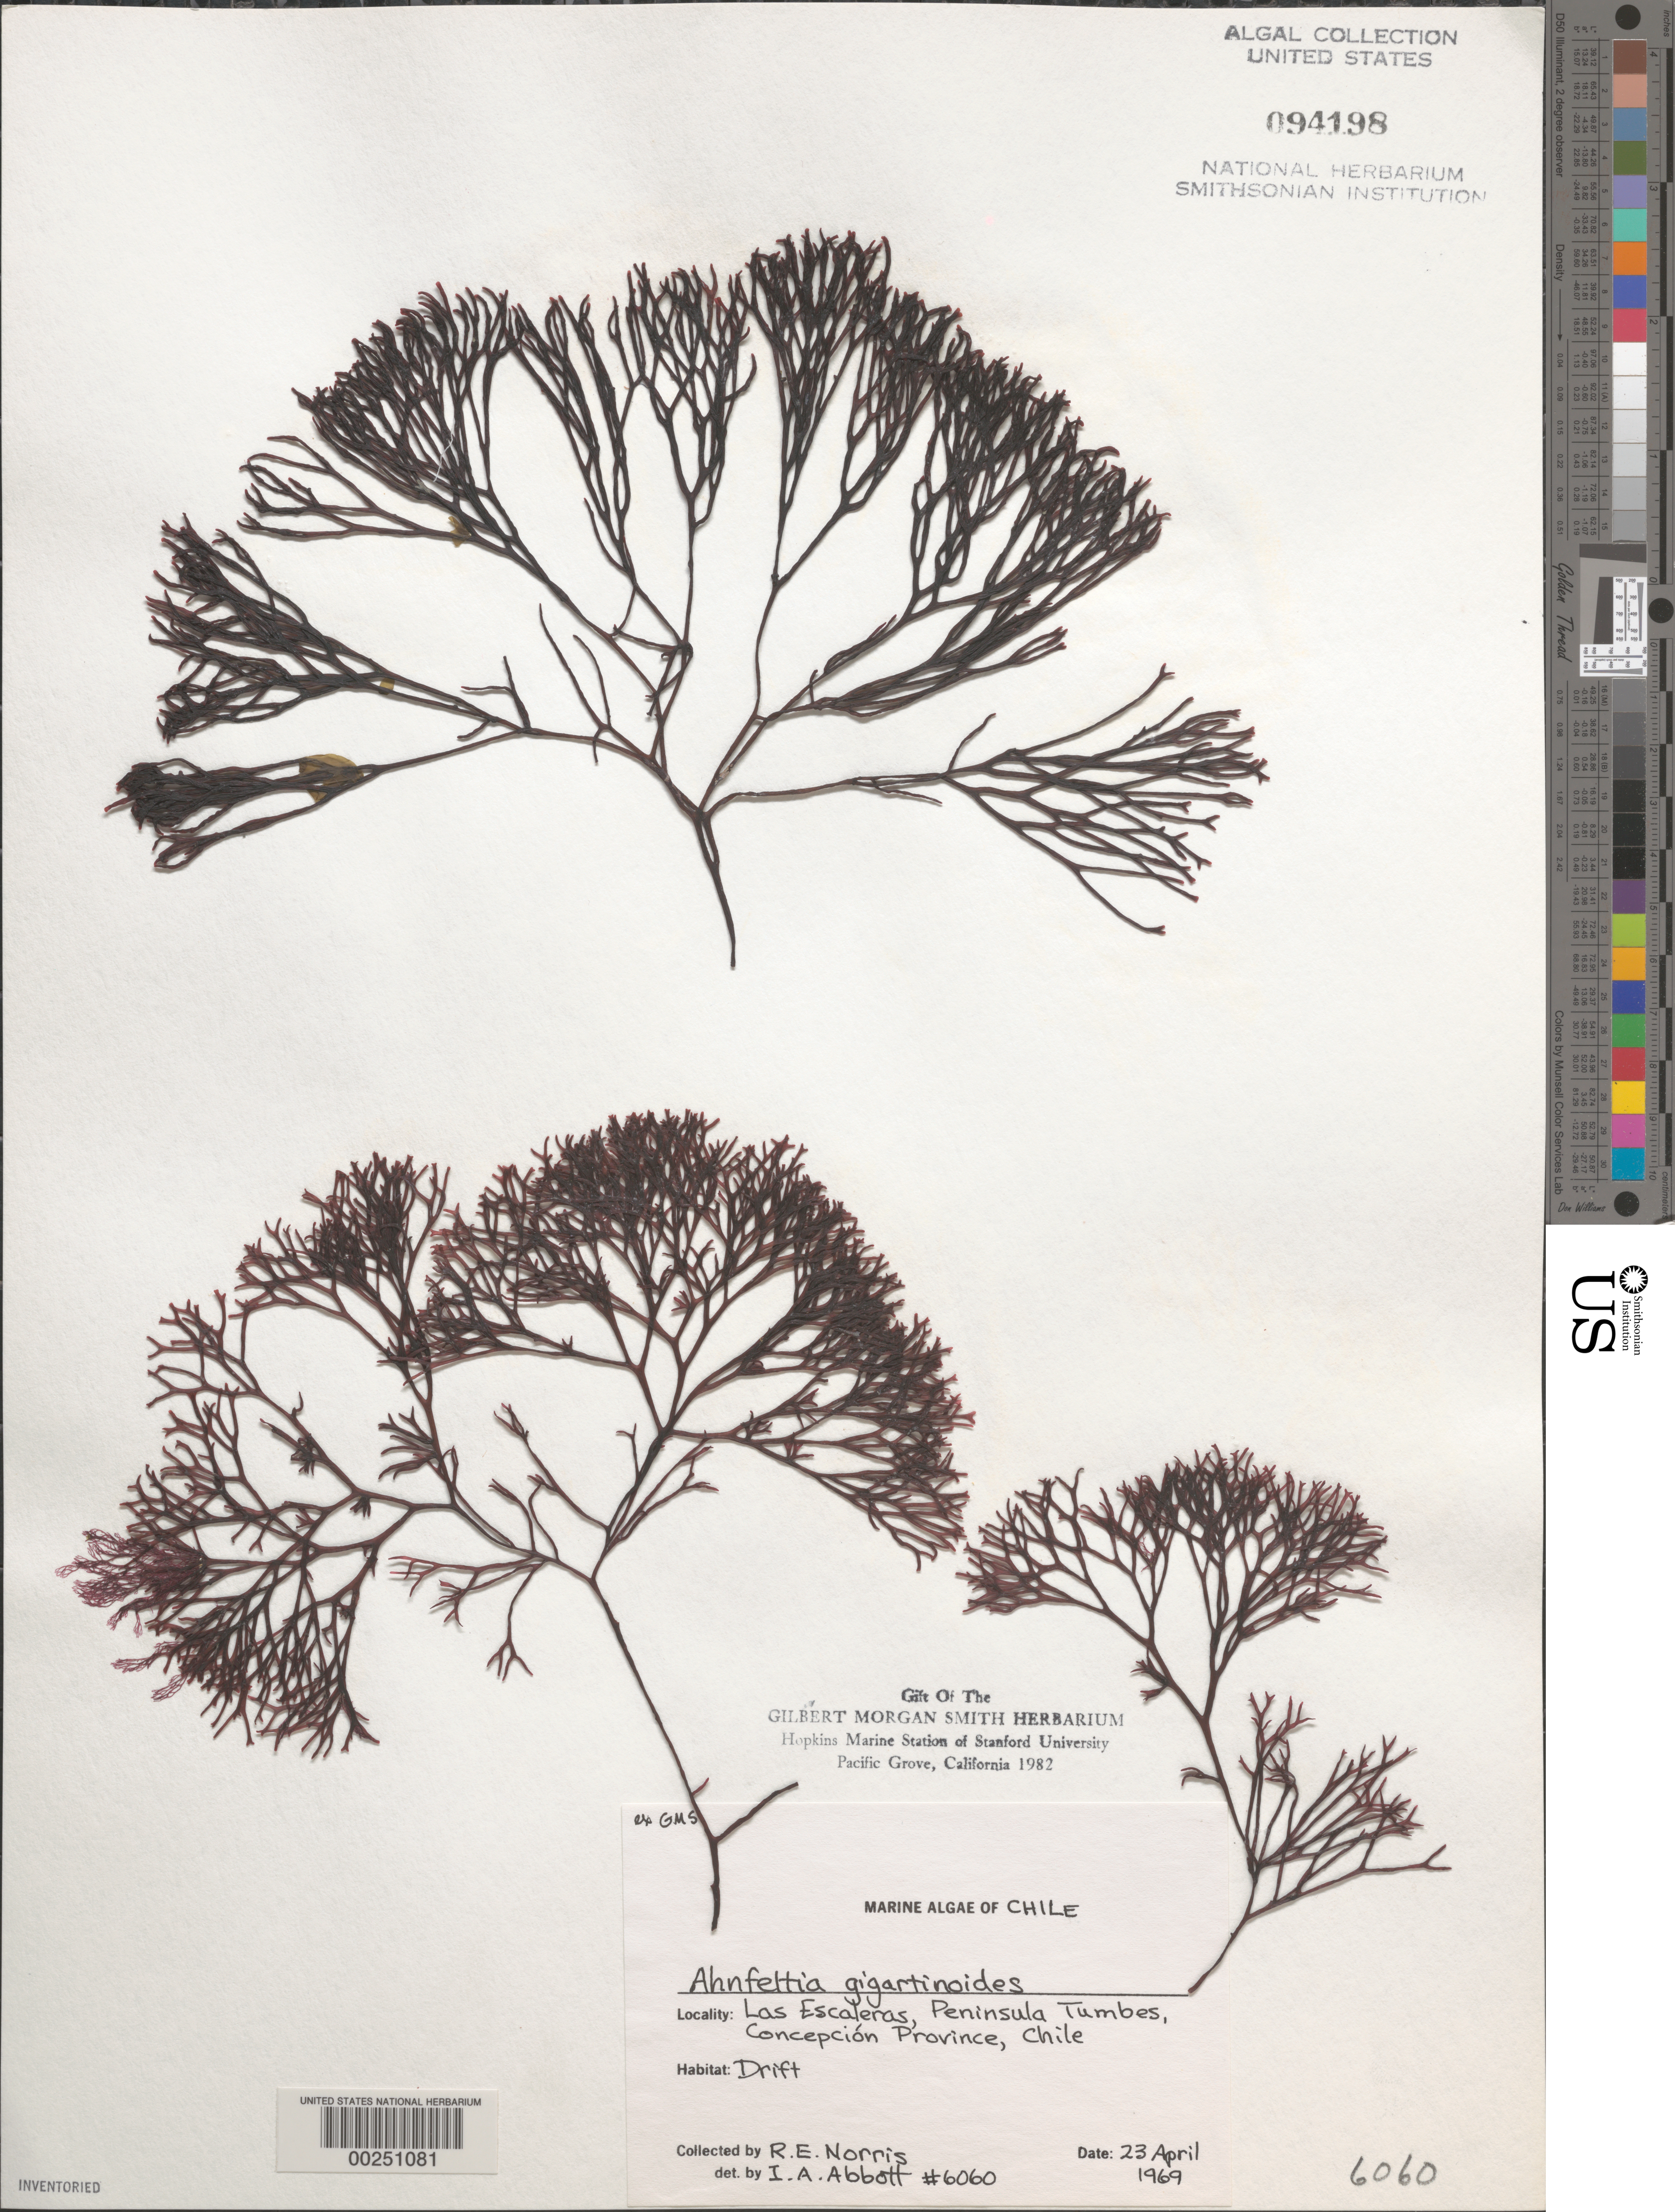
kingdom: Plantae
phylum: Rhodophyta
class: Florideophyceae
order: Ahnfeltiales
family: Ahnfeltiaceae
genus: Ahnfeltia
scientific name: Ahnfeltia gigartinoides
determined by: Abbott, Isabella A.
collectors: R. E. Norris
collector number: IAA 6060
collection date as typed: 23 Apr 1969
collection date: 1969-04-23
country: Chile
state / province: Bio-Bío (VIII)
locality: Las escaleras, peninsula tumbes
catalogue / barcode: US 94198